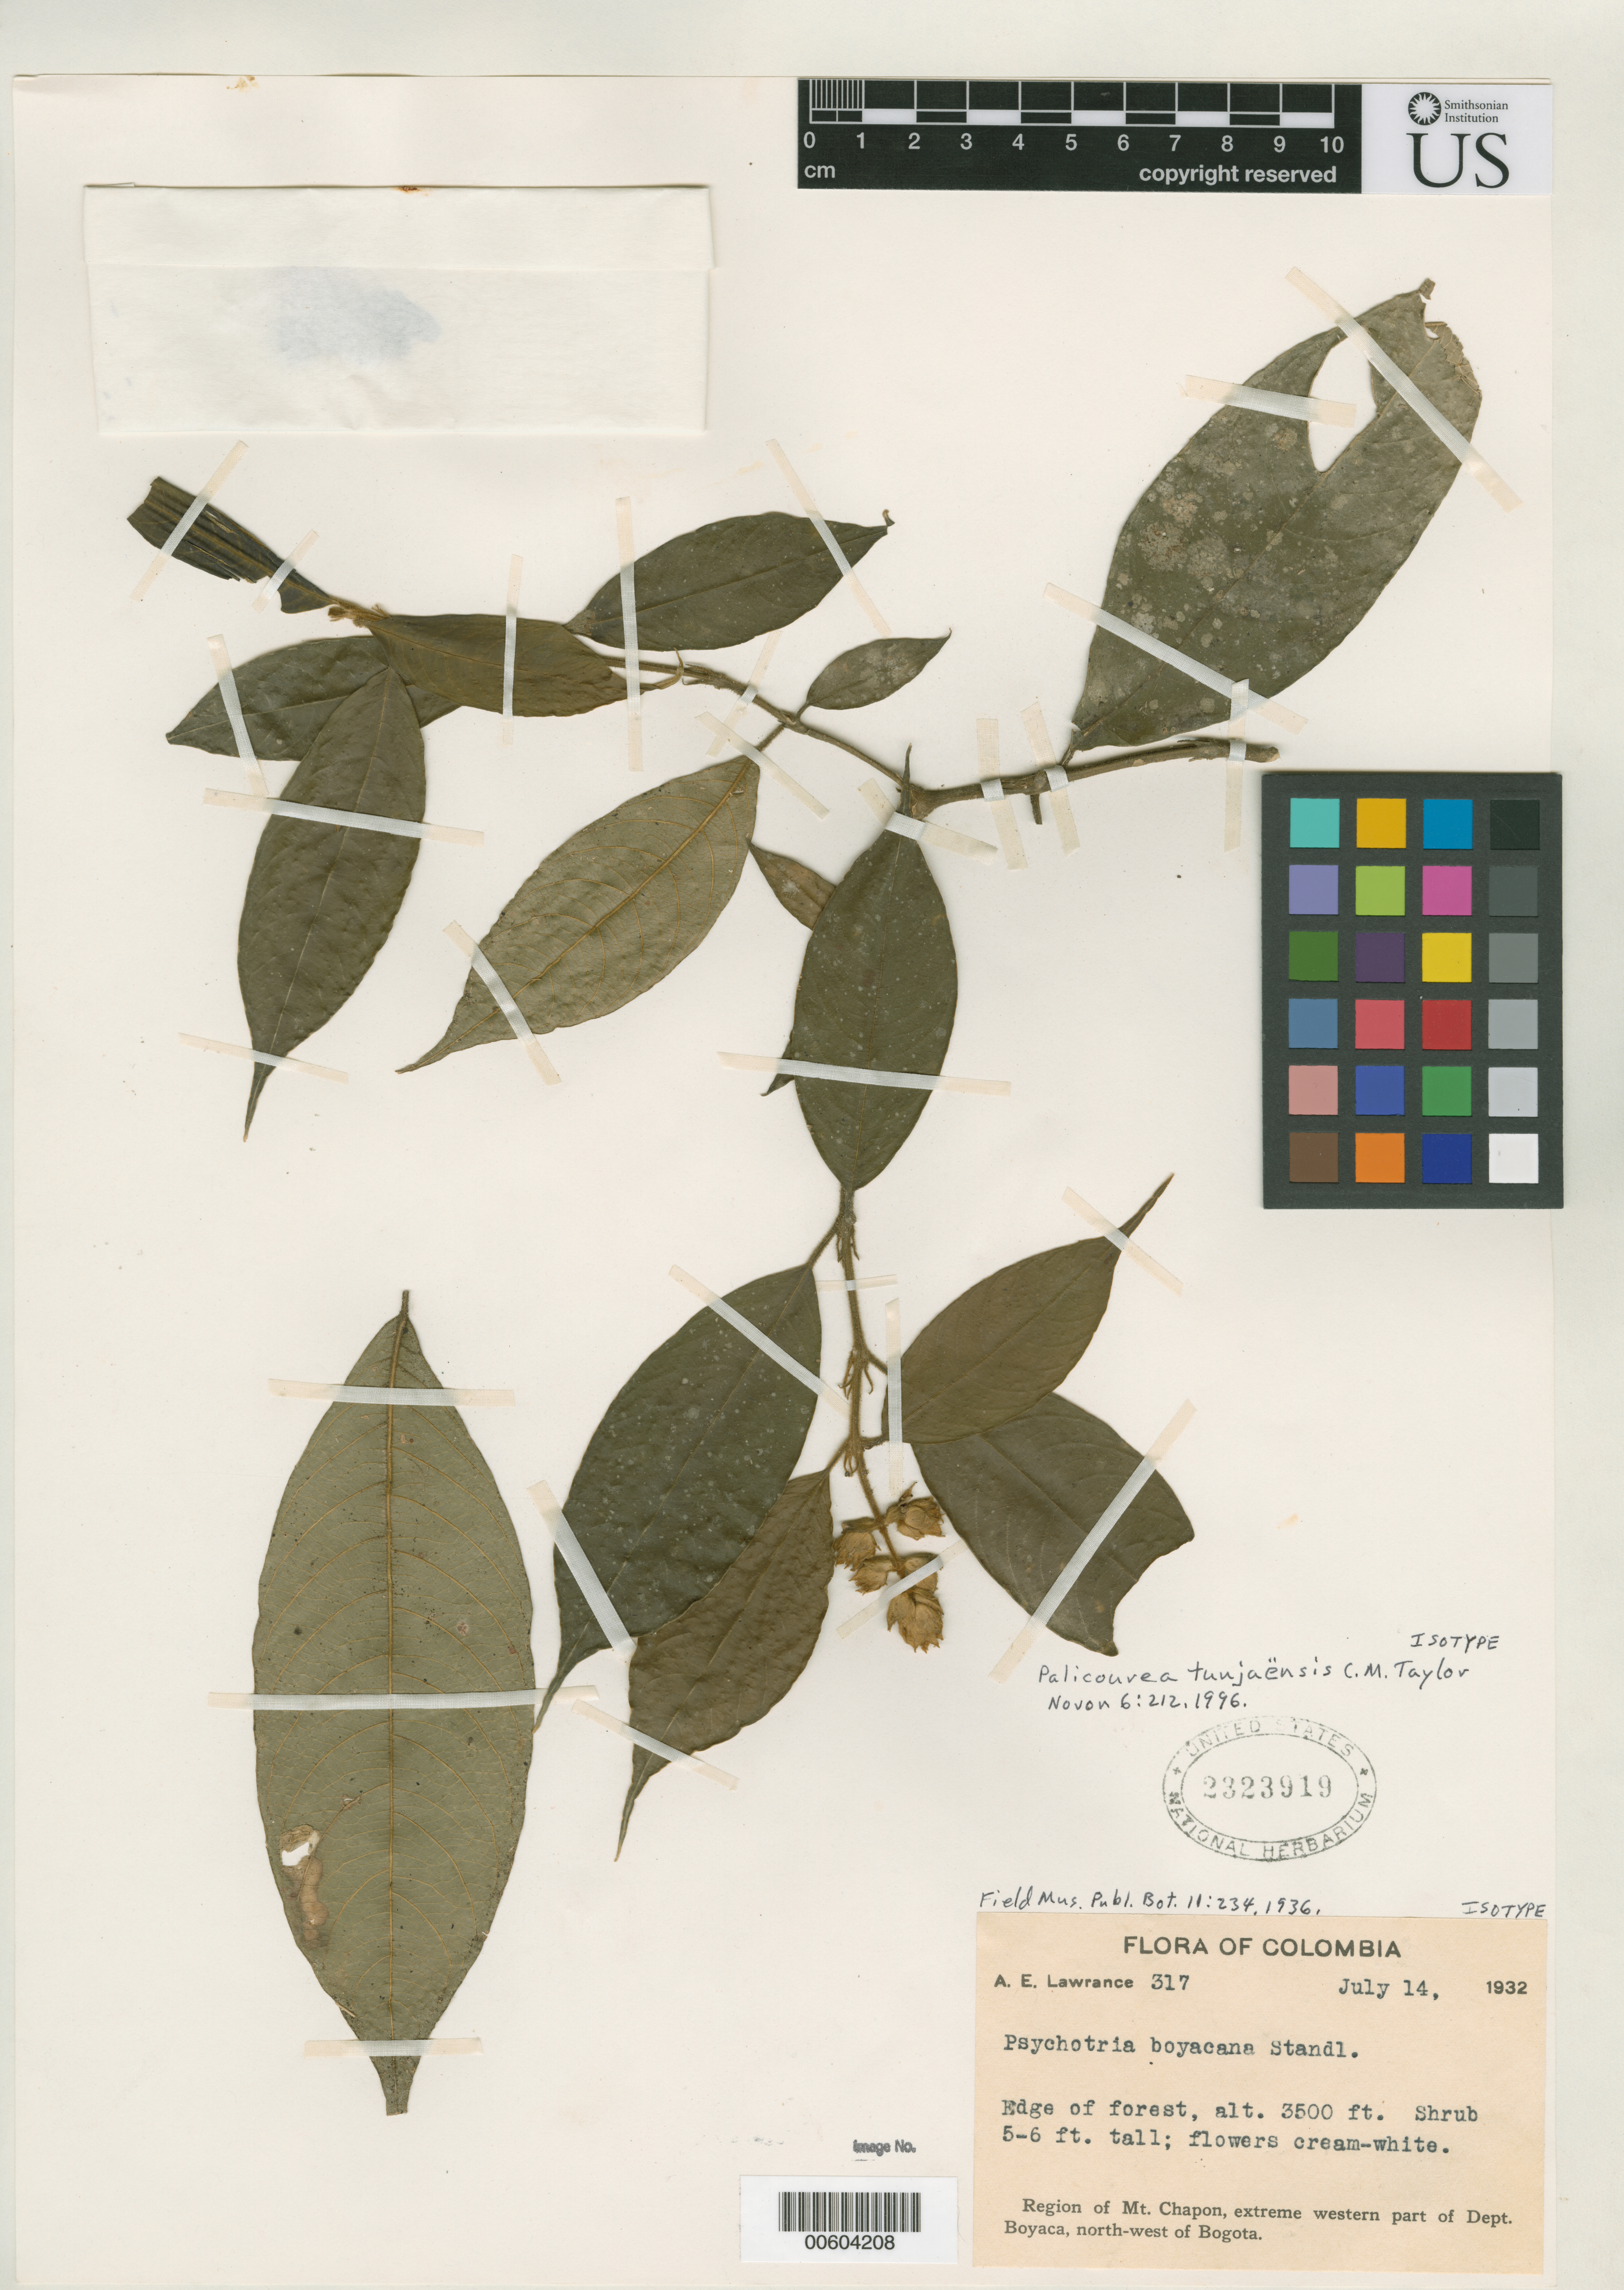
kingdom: Plantae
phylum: Tracheophyta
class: Magnoliopsida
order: Gentianales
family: Rubiaceae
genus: Psychotria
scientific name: Psychotria boyacana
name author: Standl.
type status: Isotype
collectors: A. Lawrance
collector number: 317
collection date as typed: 14 Jul 1932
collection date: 1932-07-14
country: Colombia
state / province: Boyacá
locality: Region of Mt. Chapon, extreme western part of Dept. Boyaca, NW of Bogota.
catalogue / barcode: US 2323919